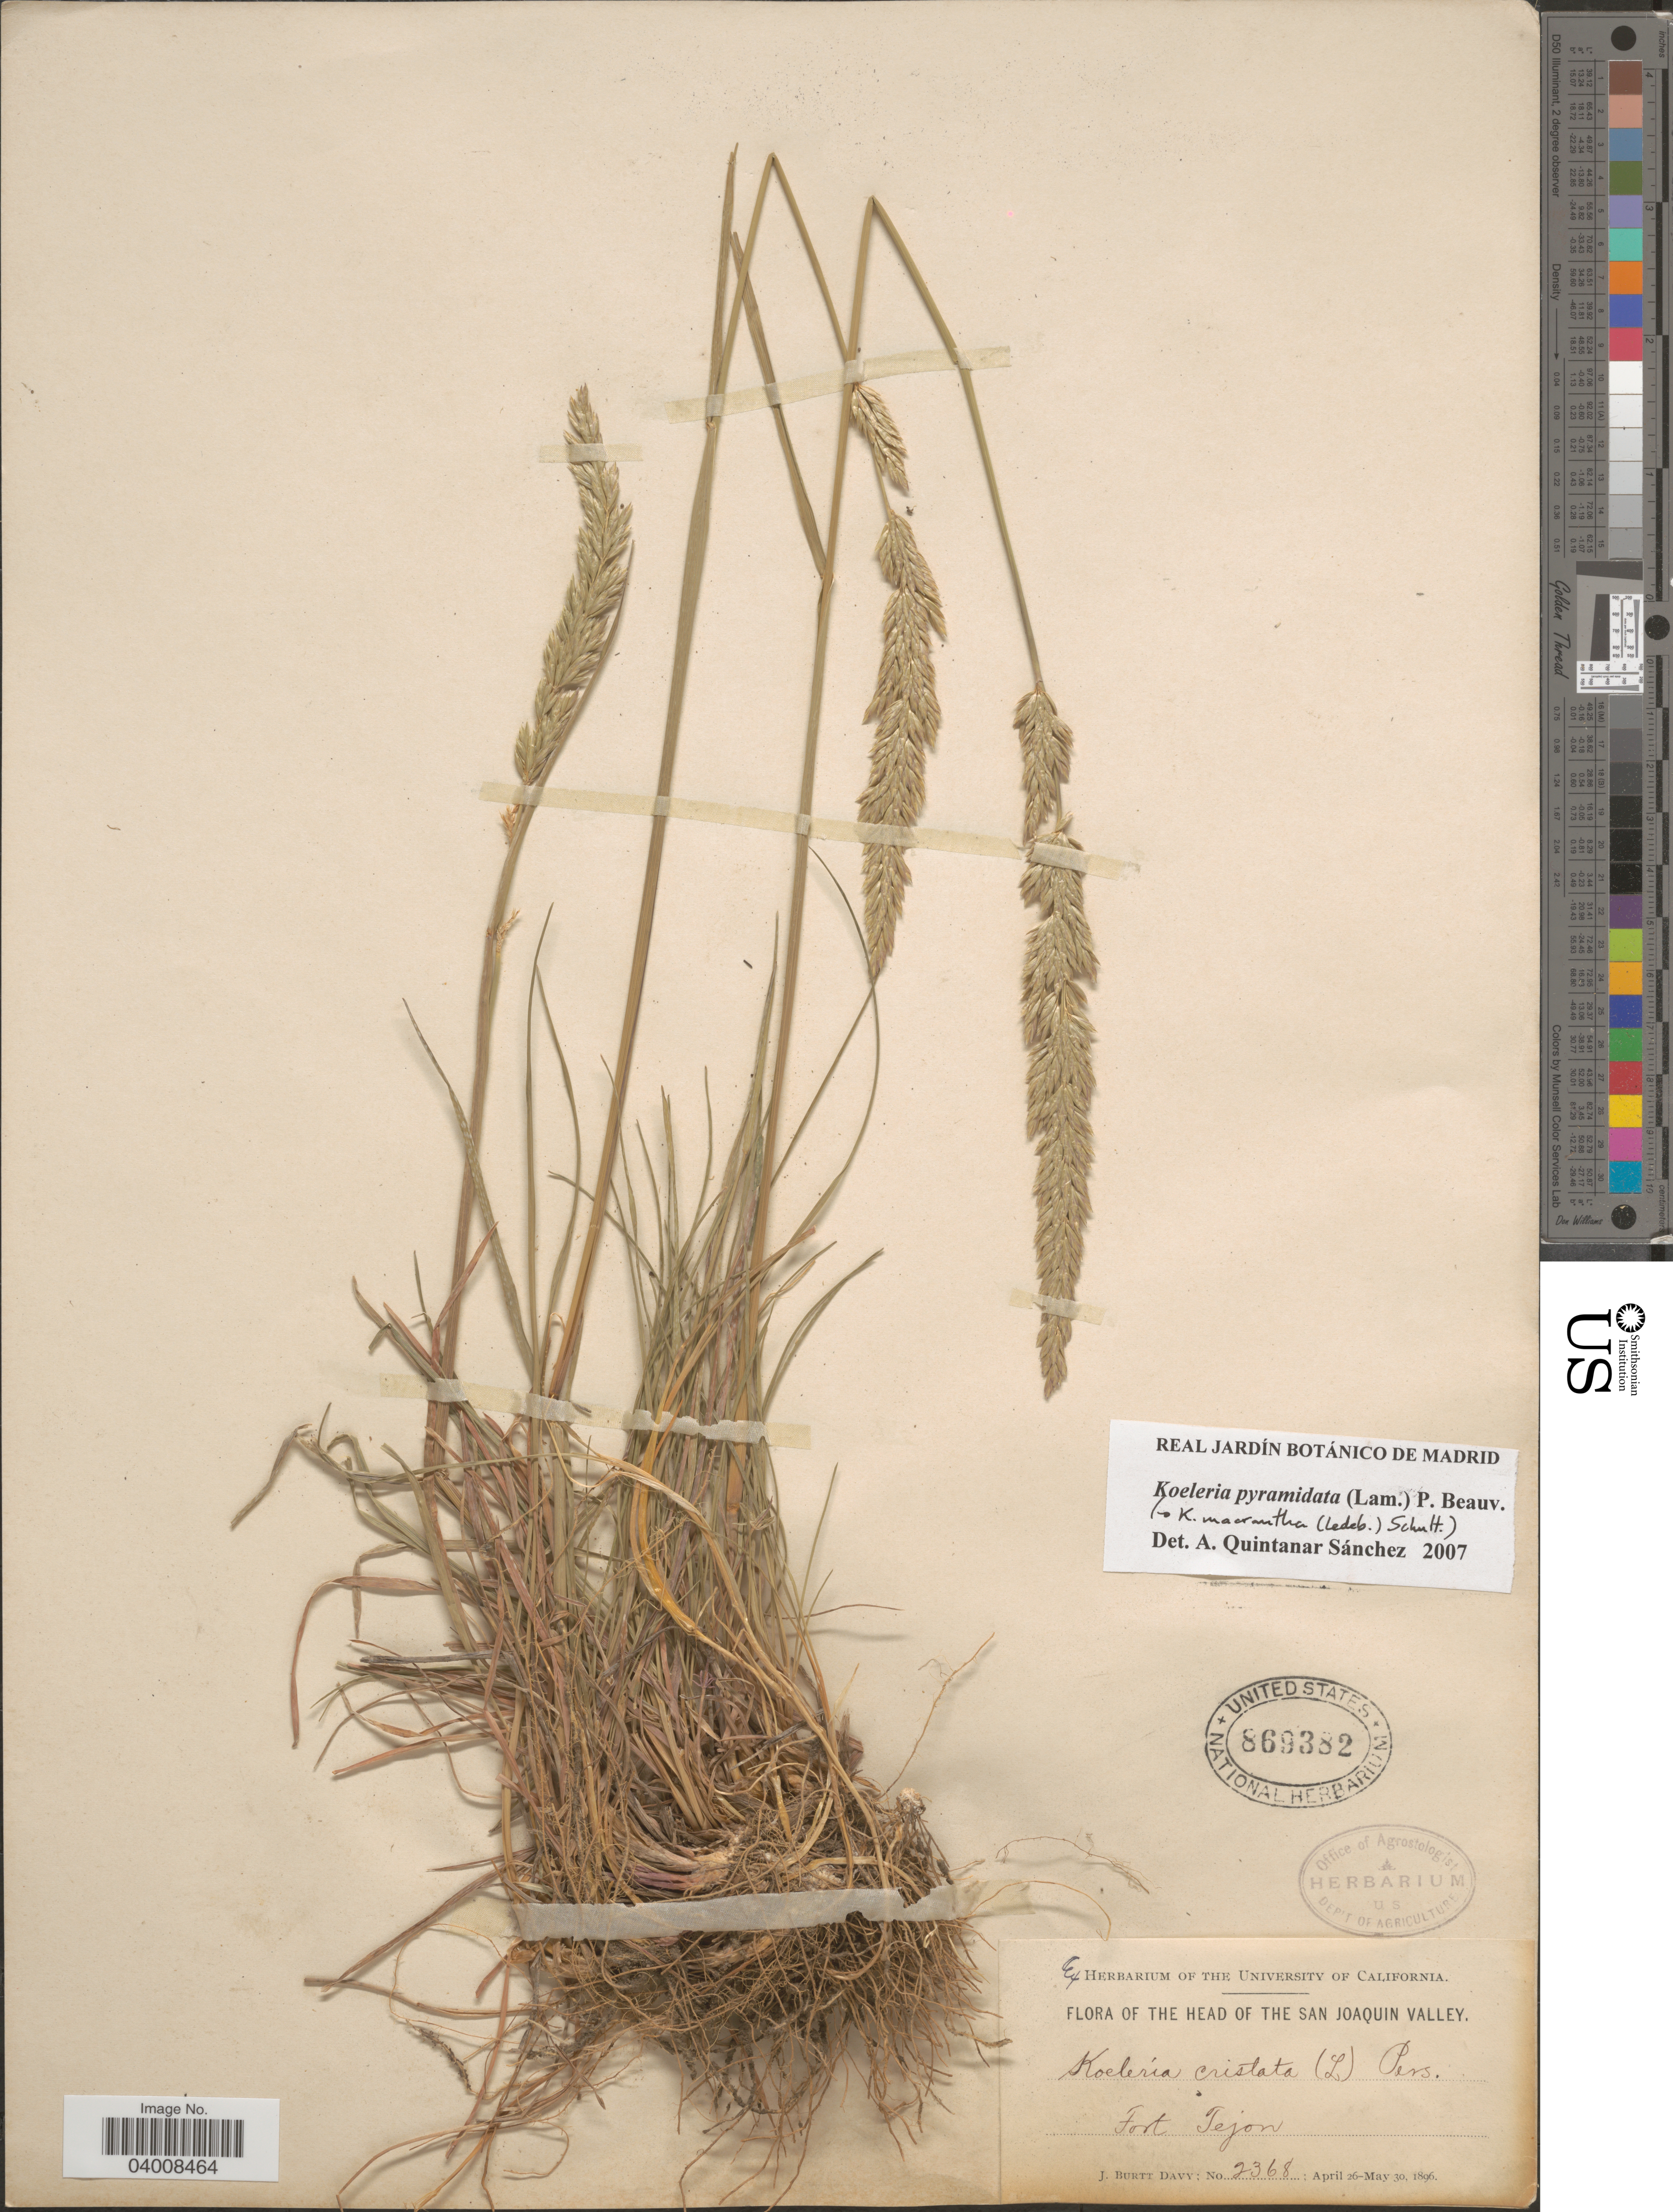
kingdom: Plantae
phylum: Tracheophyta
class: Liliopsida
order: Poales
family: Poaceae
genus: Koeleria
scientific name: Koeleria pyramidata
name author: (Lam.) P. Beauv.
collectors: J. Burtt Davy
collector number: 2368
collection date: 1896-04-26/1896-05-30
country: United States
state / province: California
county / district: Kern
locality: The Head of The San Joaquin Valley. Fort Tejon.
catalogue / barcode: US 869382